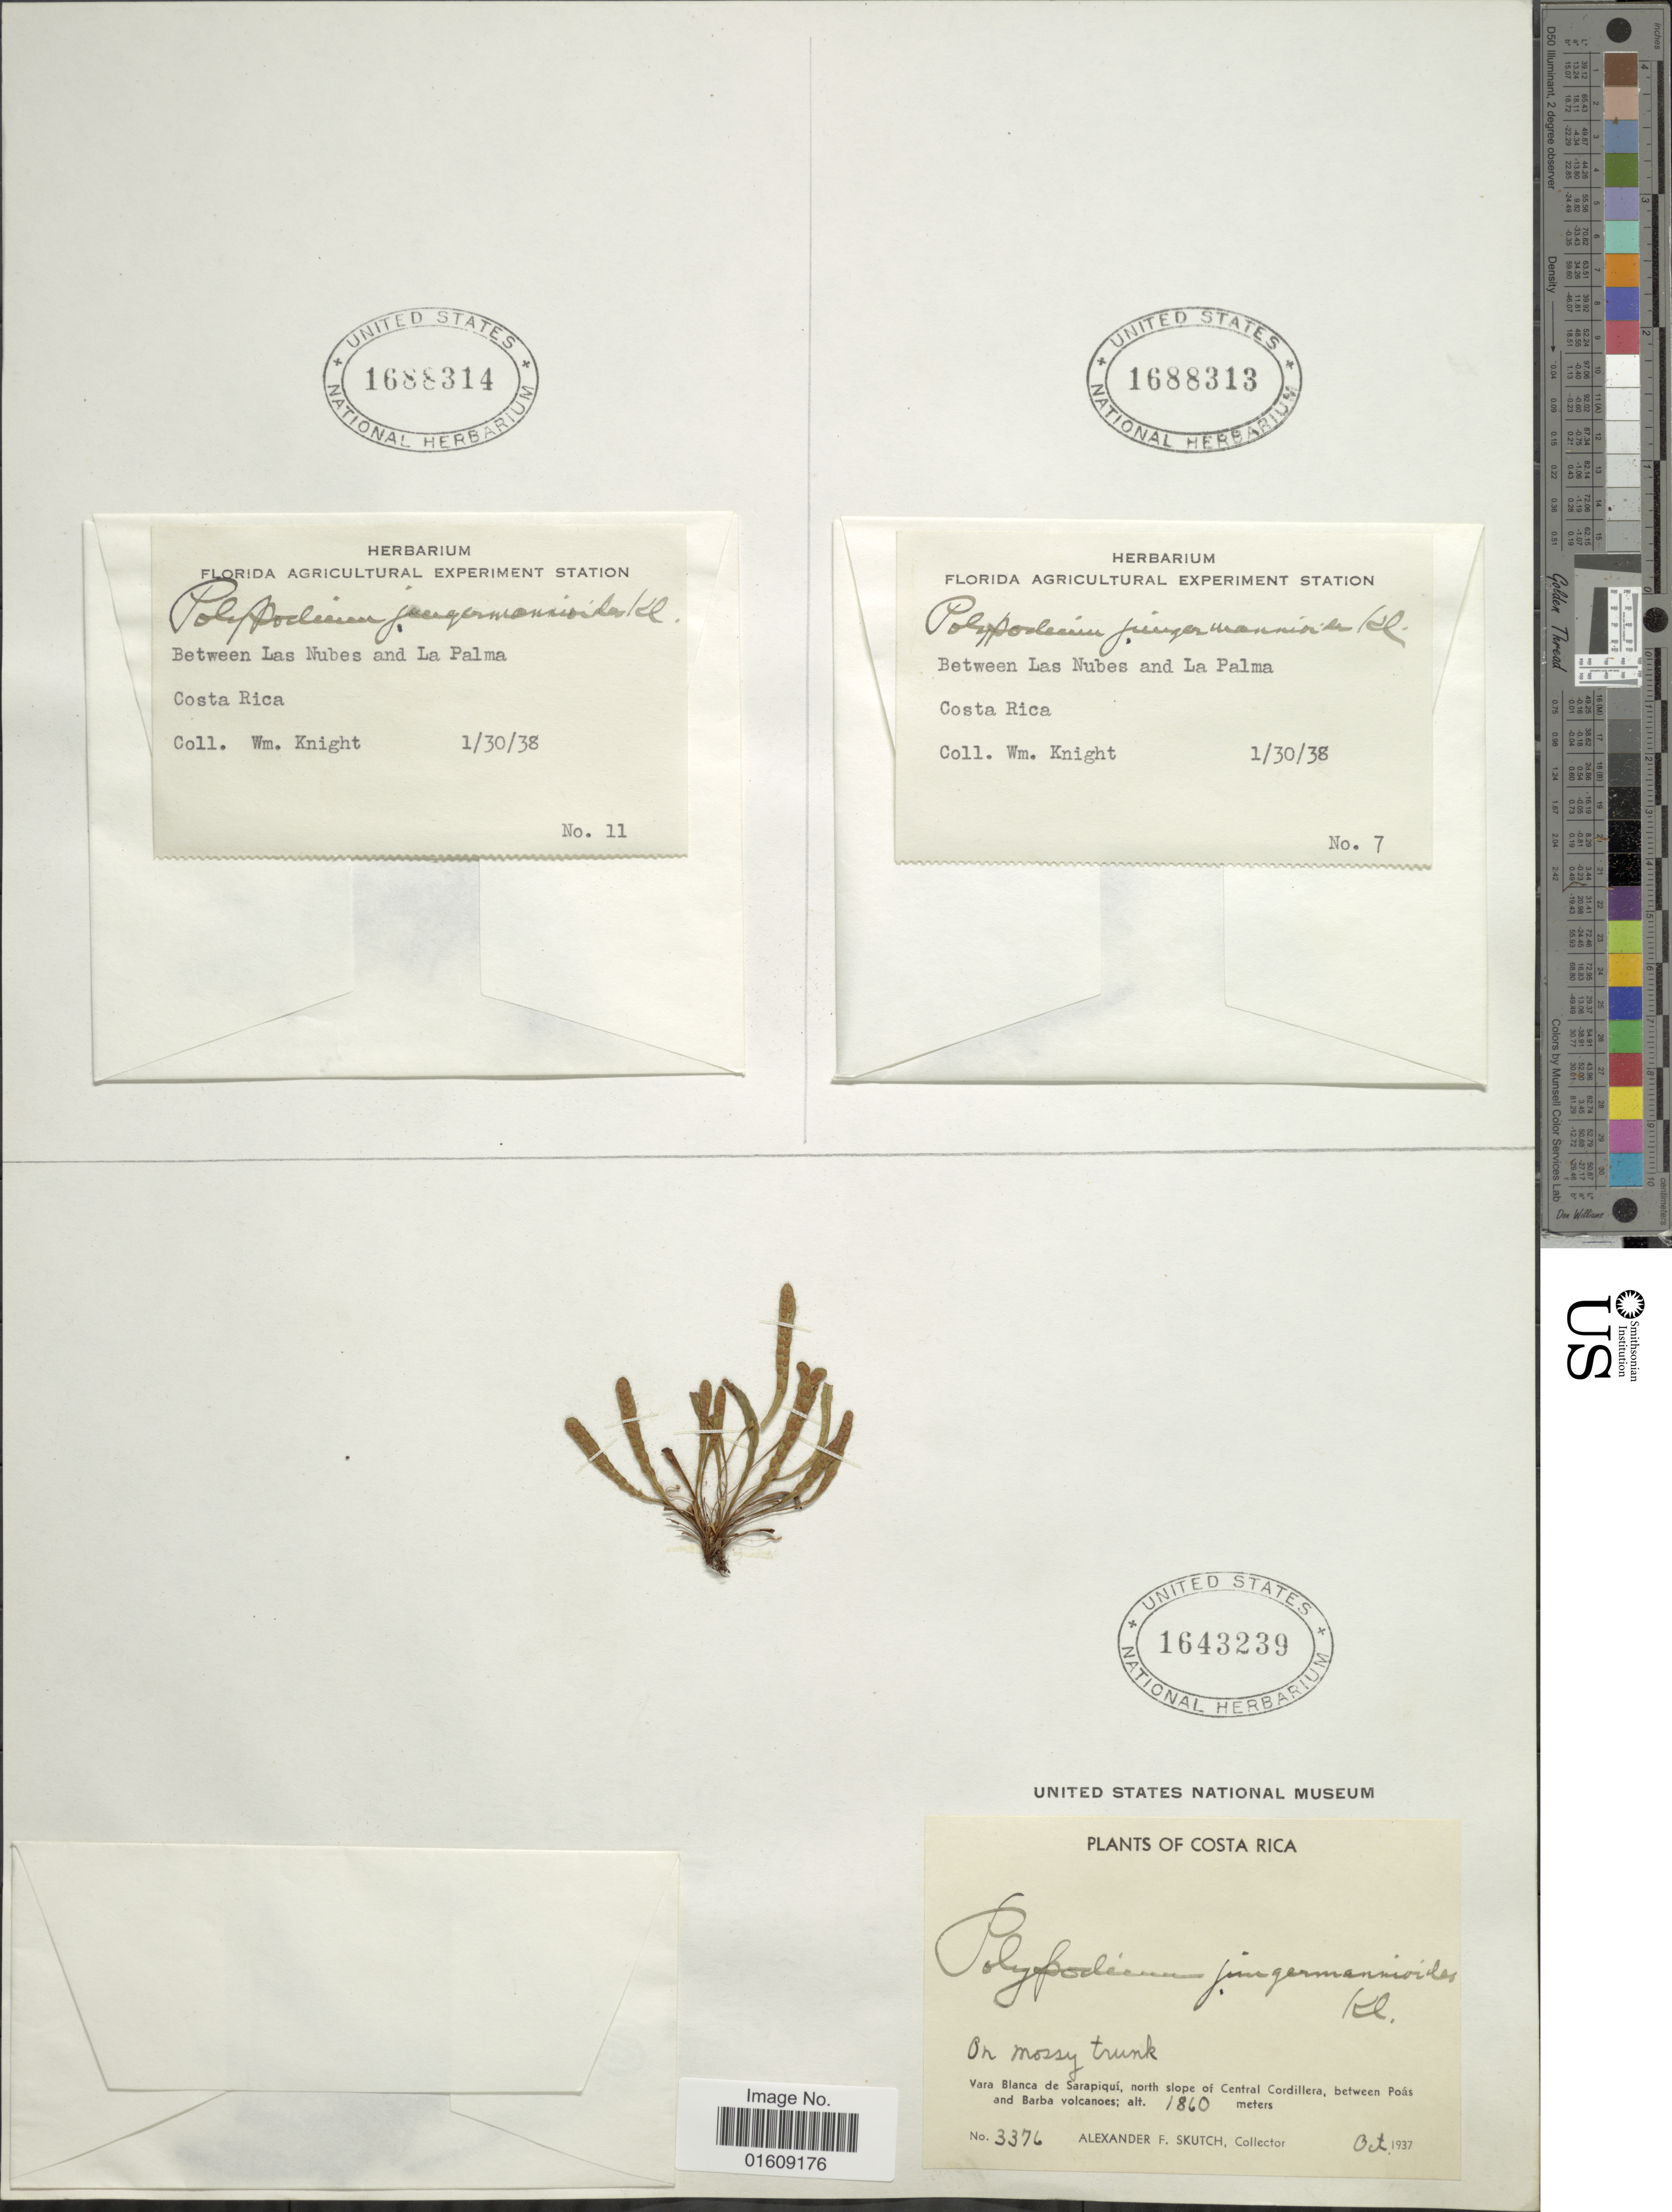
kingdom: Plantae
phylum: Tracheophyta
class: Polypodiopsida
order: Polypodiales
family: Polypodiaceae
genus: Ceradenia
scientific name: Ceradenia jungermannioides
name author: (Klotzsch) L.E. Bishop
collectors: W. Knight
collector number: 11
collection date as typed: Transcribed d/m/y: 30/1/38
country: Costa Rica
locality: Costa Rica, between Las Nube and La Palma.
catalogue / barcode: US 1688314